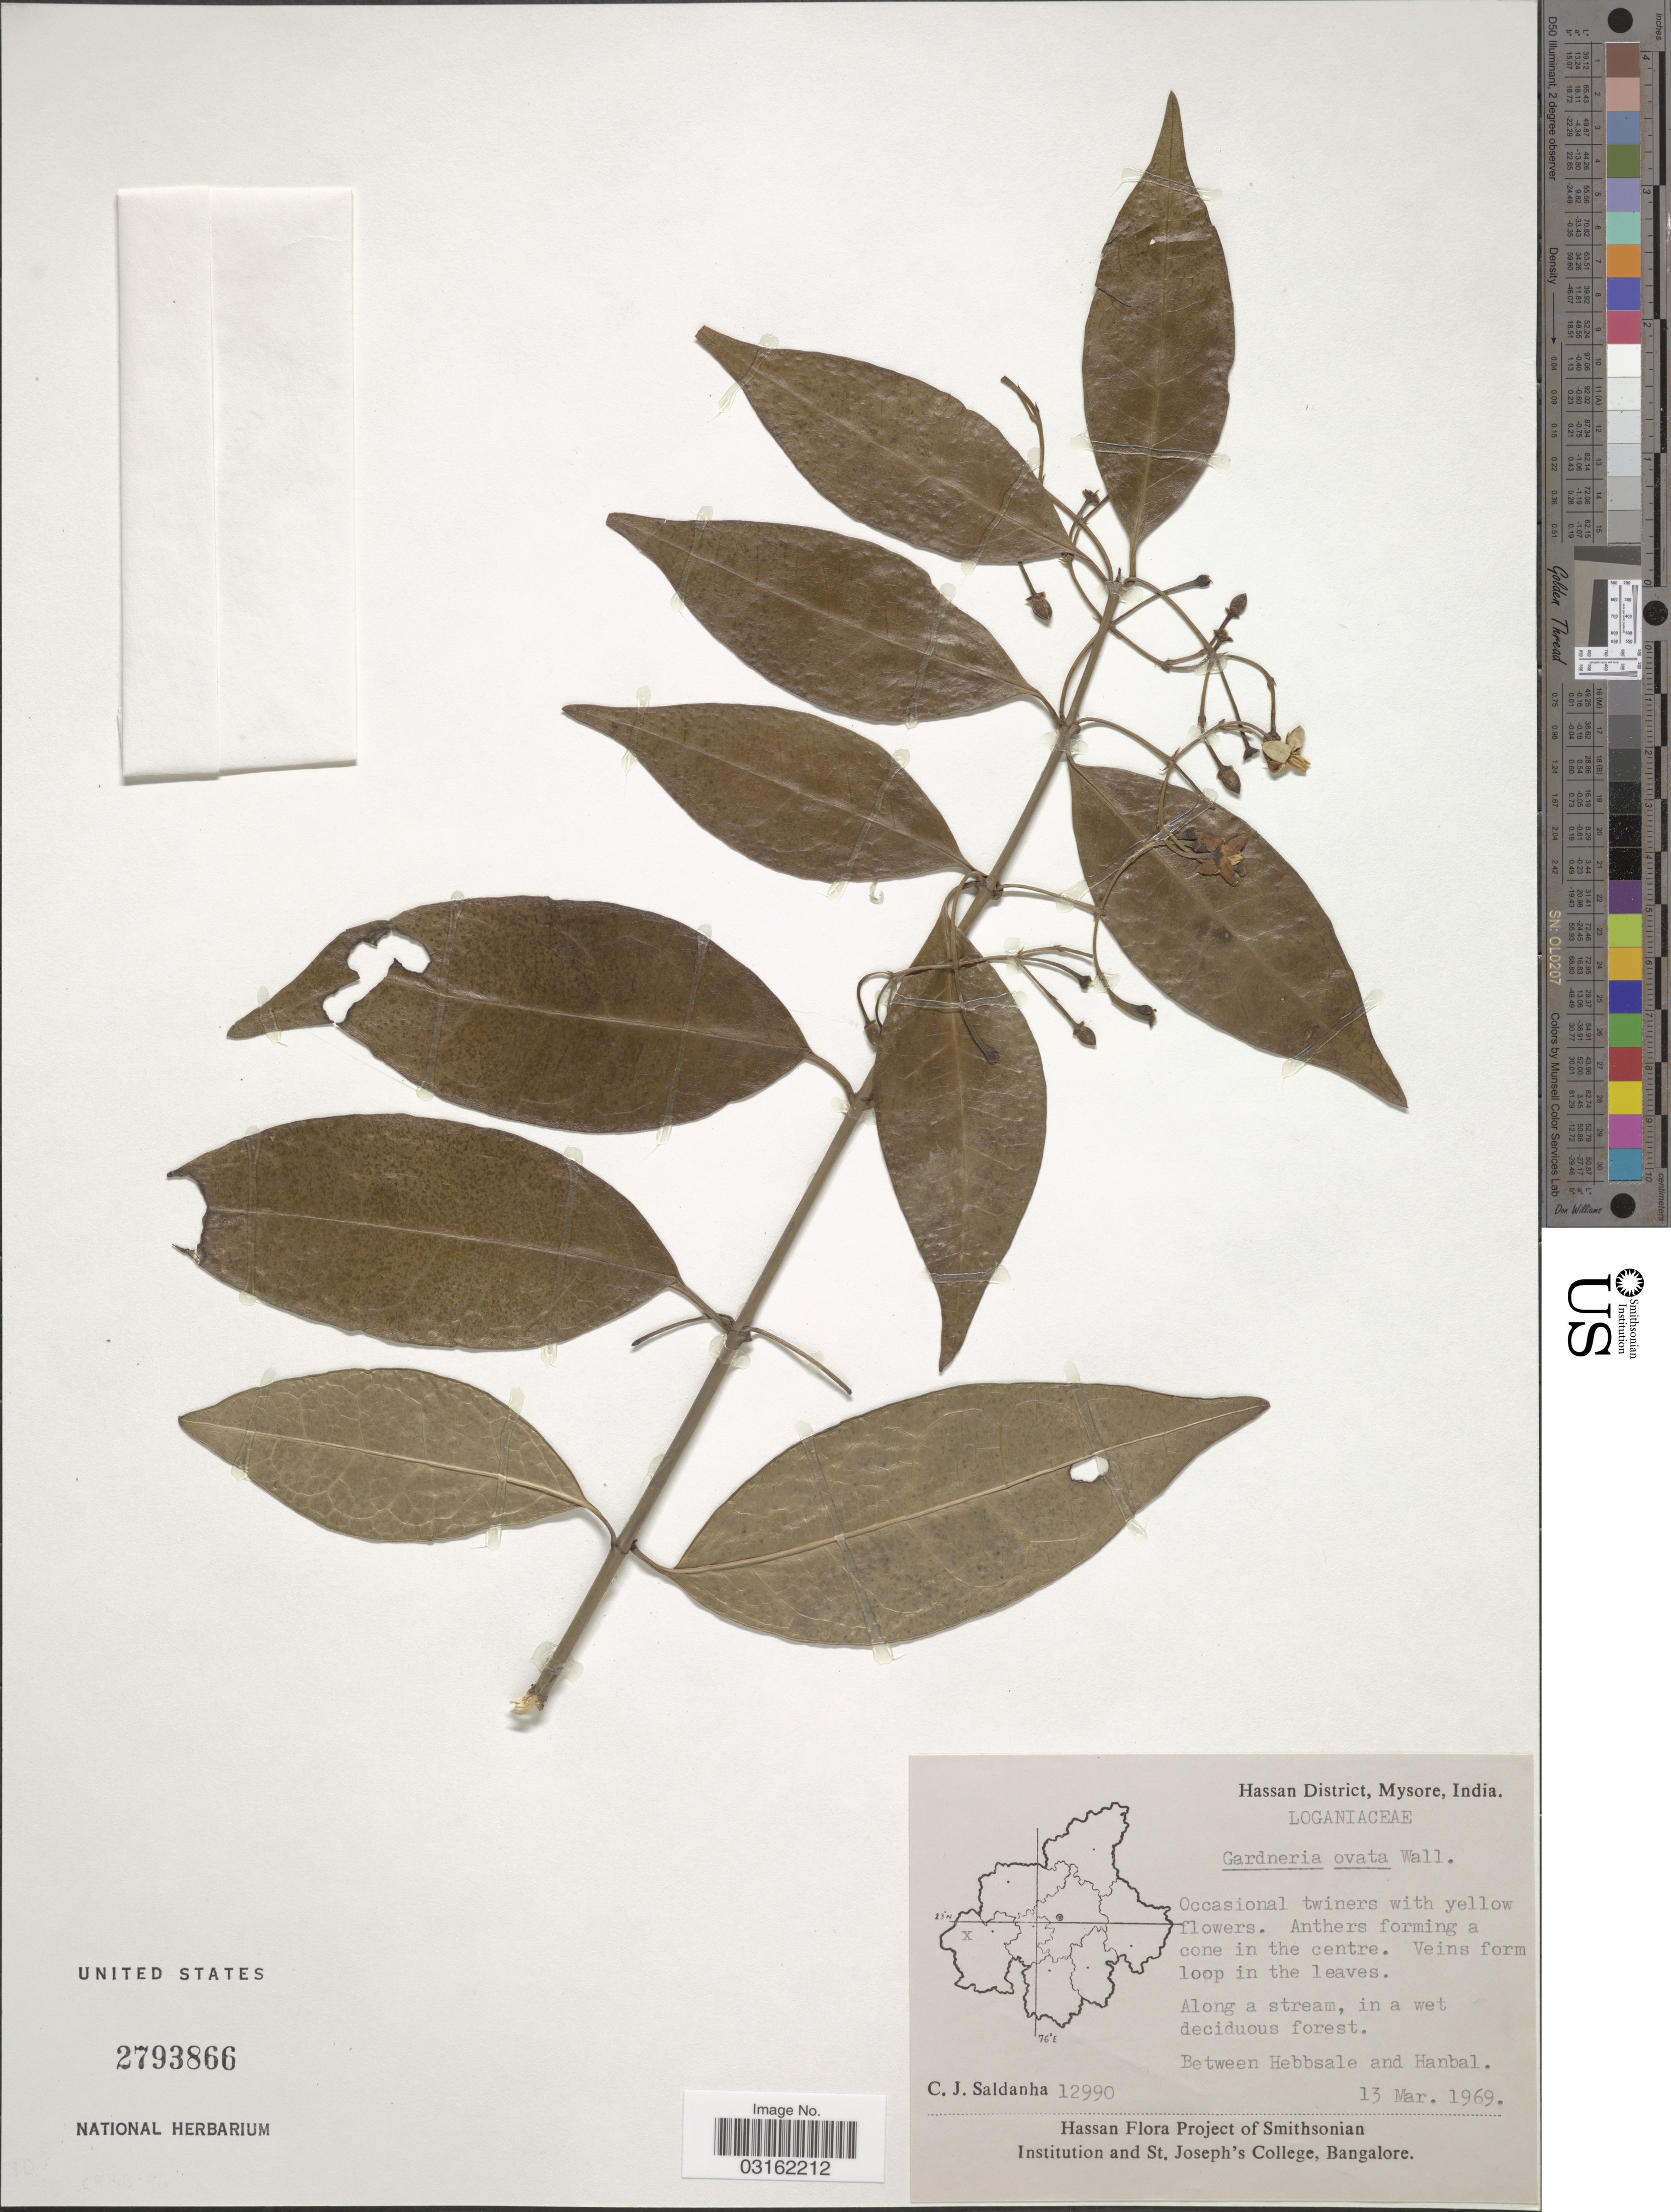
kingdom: Plantae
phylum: Tracheophyta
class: Magnoliopsida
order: Gentianales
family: Loganiaceae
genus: Gardneria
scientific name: Gardneria ovata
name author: Wall.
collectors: C. J. Saldanha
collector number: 12990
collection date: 1969-03-13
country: India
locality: Hassan District, Mysore, Between Hebbsale and Hanbal.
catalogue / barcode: US 2793866